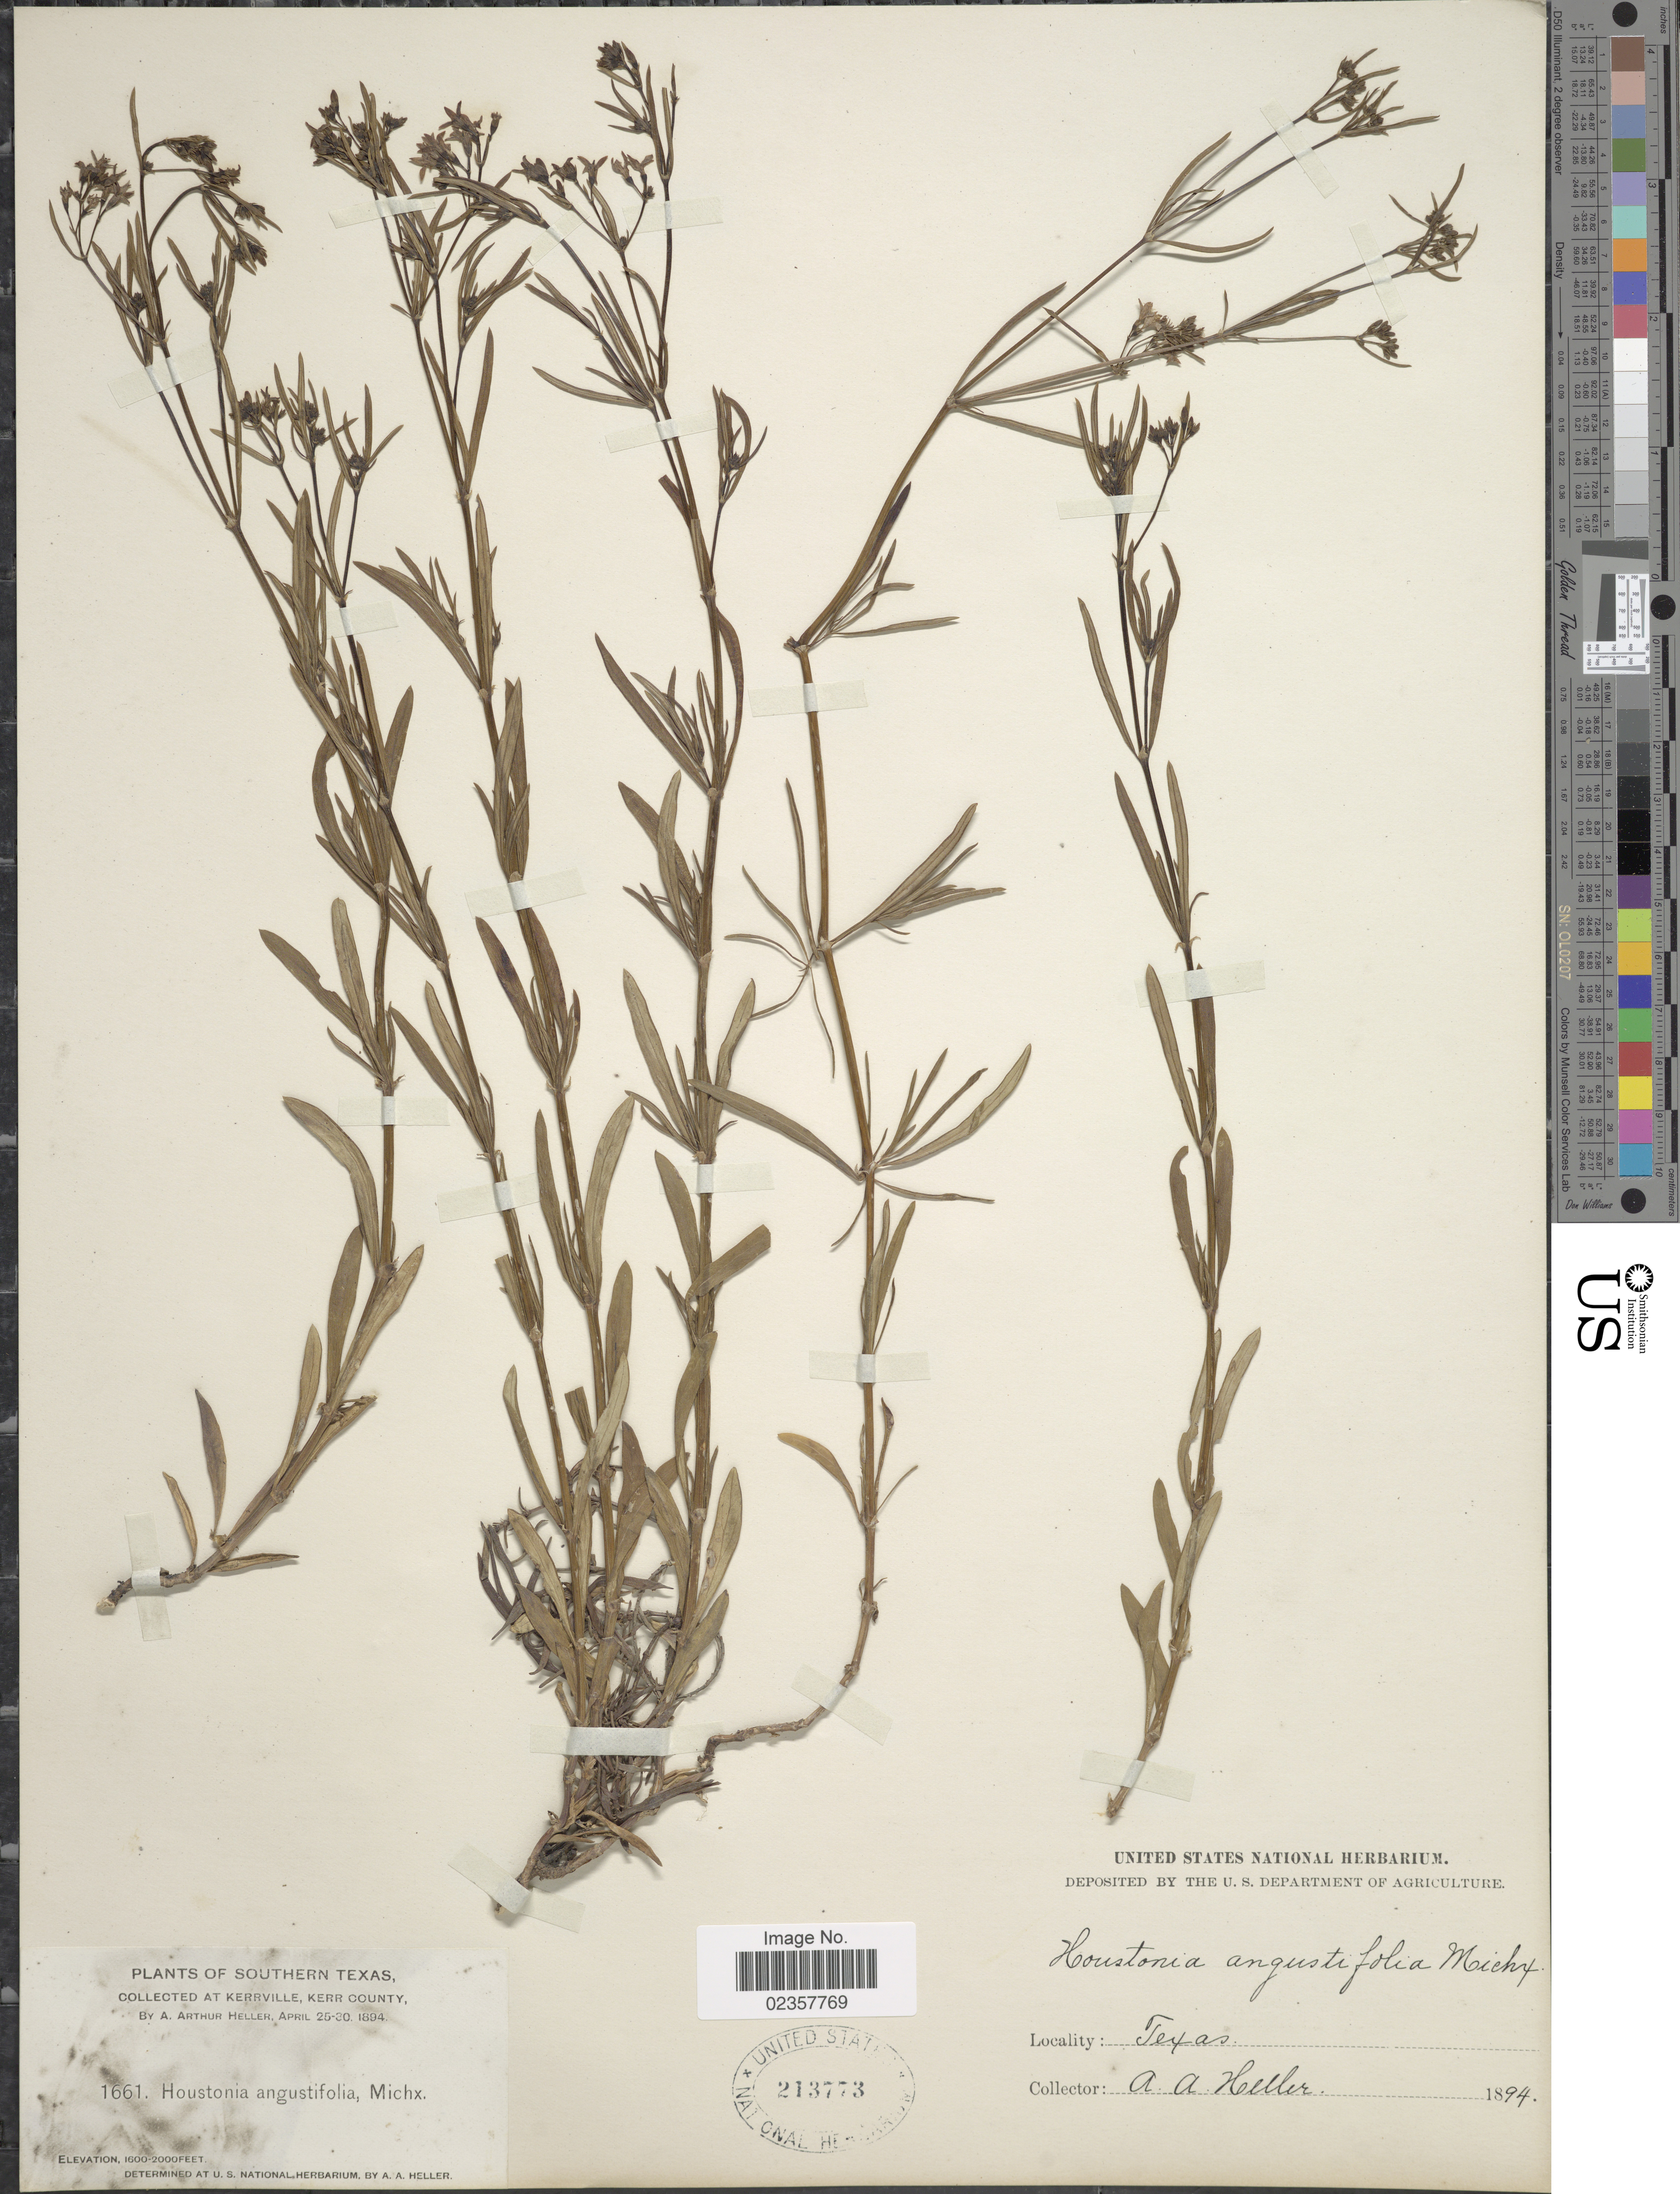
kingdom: Plantae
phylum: Tracheophyta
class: Magnoliopsida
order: Gentianales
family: Rubiaceae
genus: Houstonia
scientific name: Houstonia nigricans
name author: (Lam.) Fernald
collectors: A. A. Heller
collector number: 1661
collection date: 1894-04-25/1894-04-30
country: United States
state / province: Texas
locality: Southern Texas, At Kerrville, Kerr County.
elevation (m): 488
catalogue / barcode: US 213773